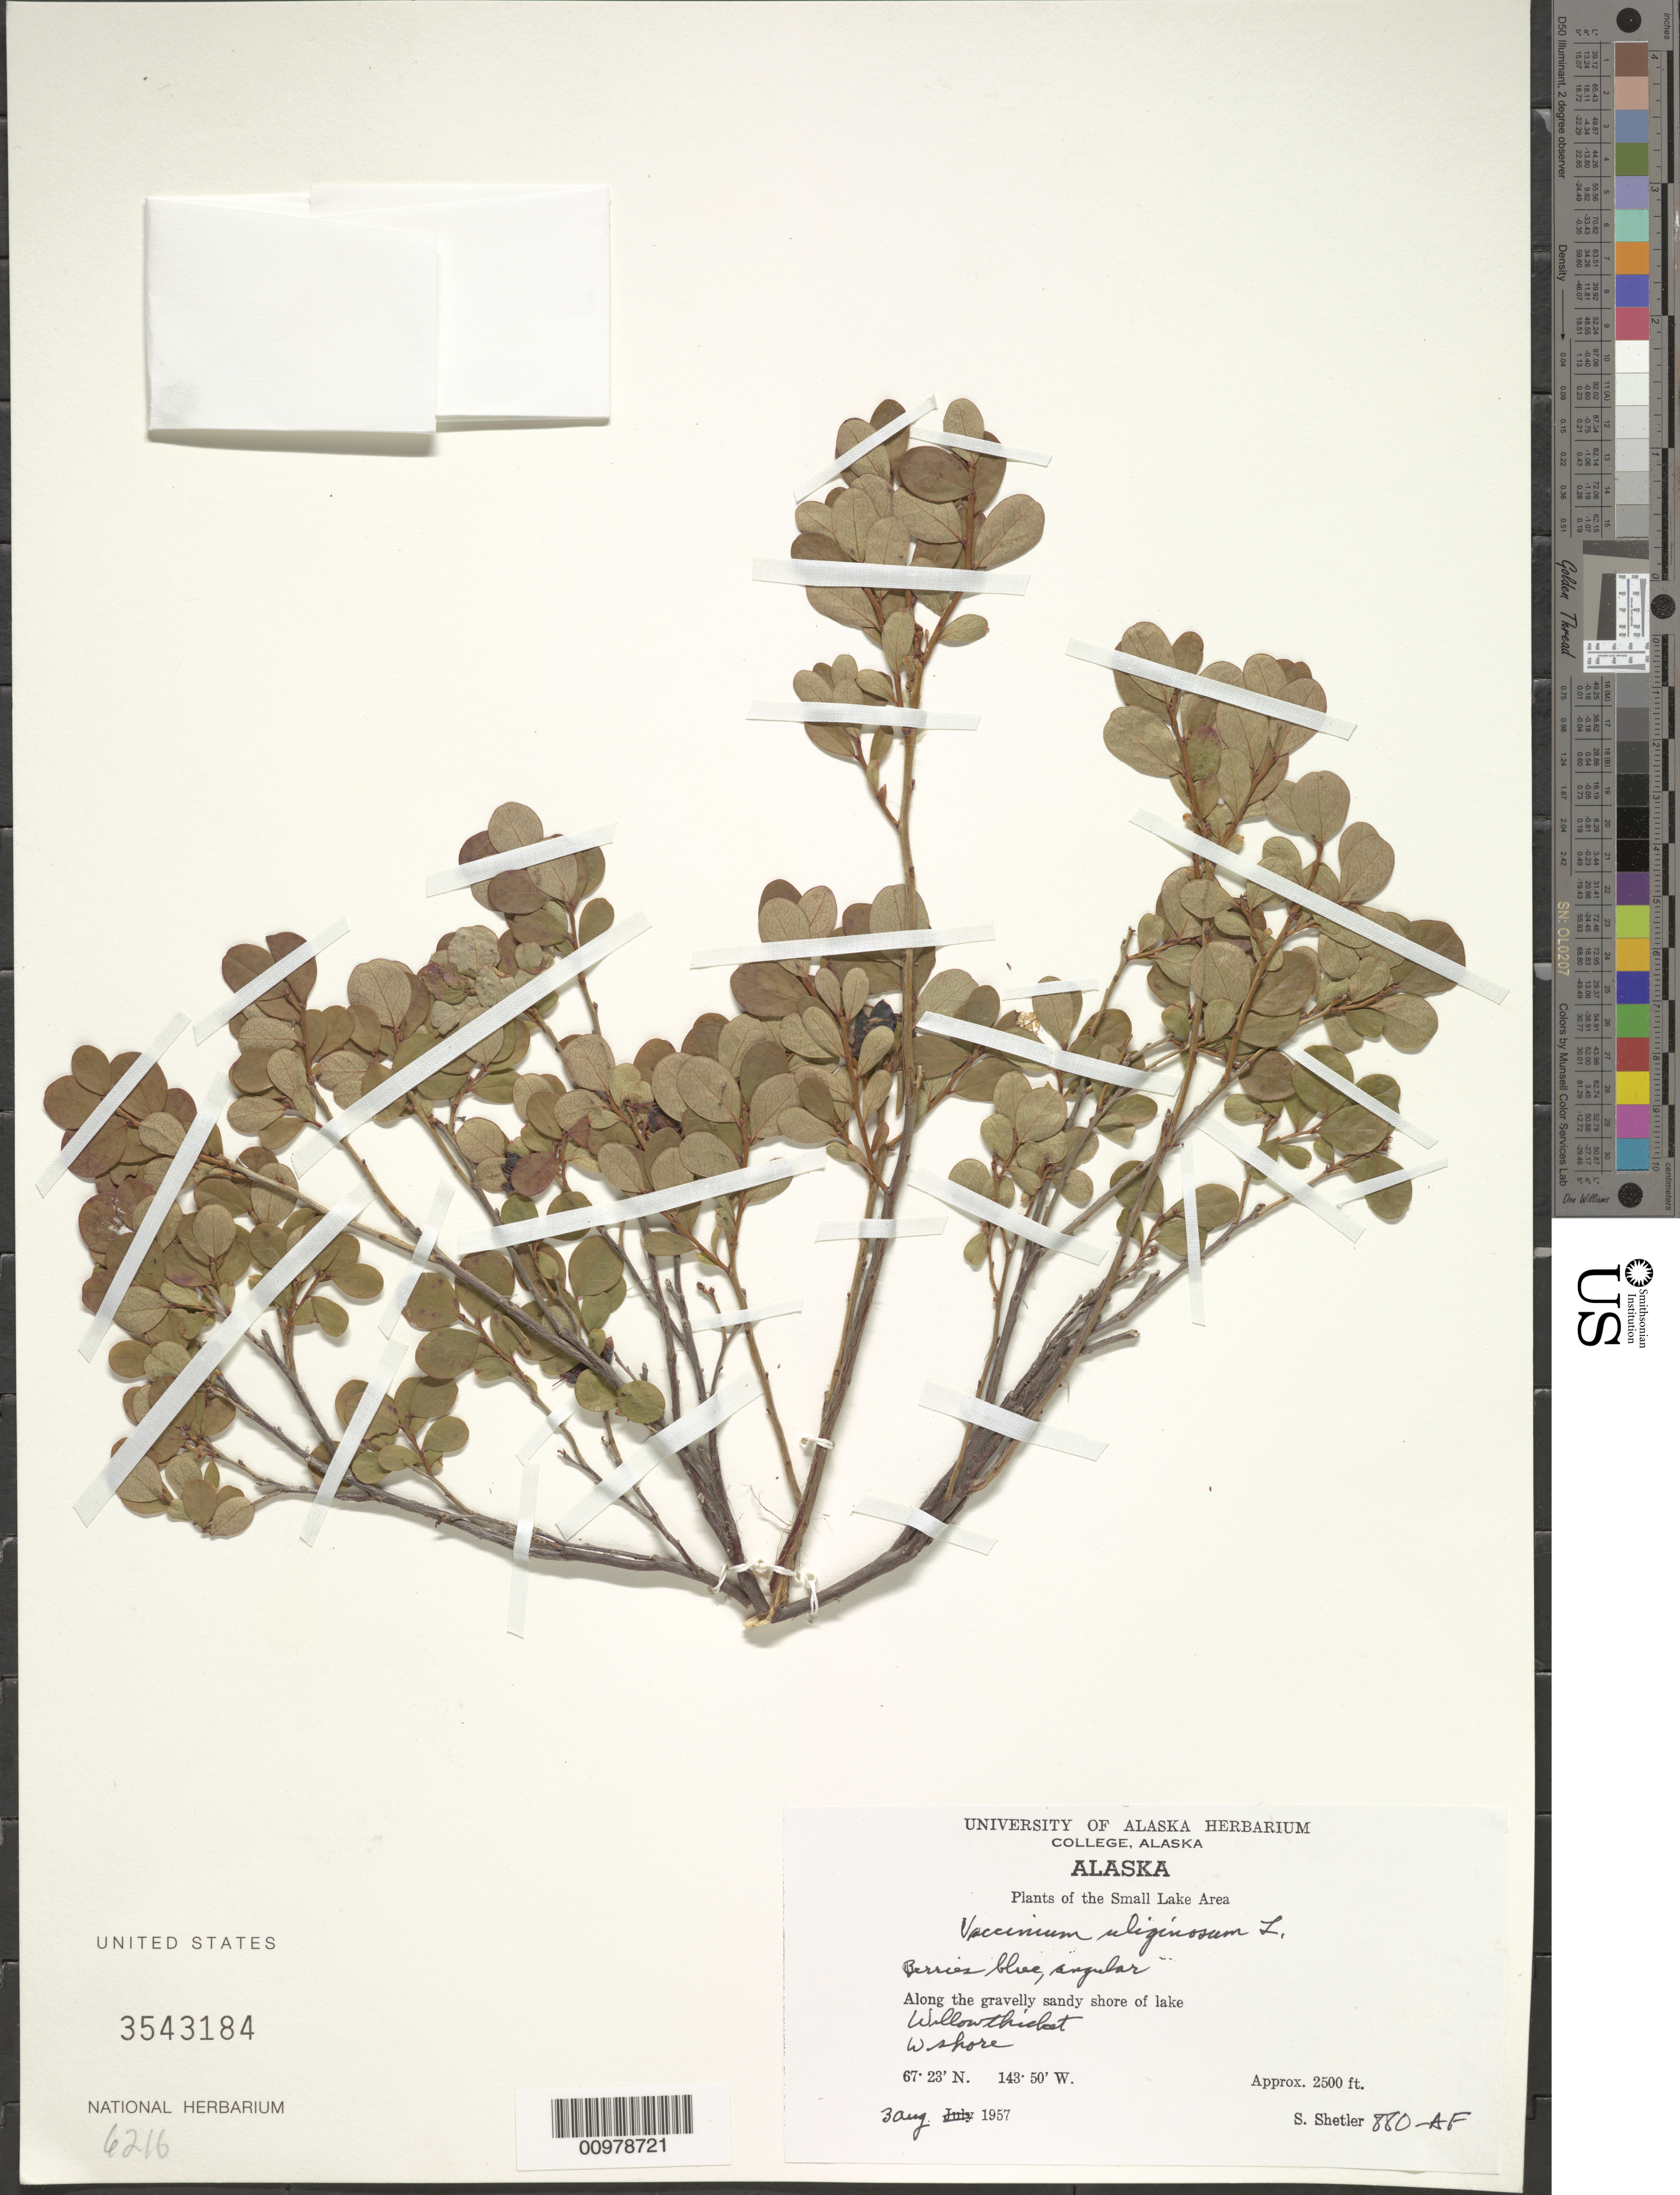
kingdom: Plantae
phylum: Tracheophyta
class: Magnoliopsida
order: Ericales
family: Ericaceae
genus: Vaccinium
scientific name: Vaccinium uliginosum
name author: L.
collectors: S. Shetler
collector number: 880-AF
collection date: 1957-08-03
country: United States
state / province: Alaska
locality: The Small Lake Area, Along the gravelly sandy shore of Lake.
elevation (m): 762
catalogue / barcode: US 3543184